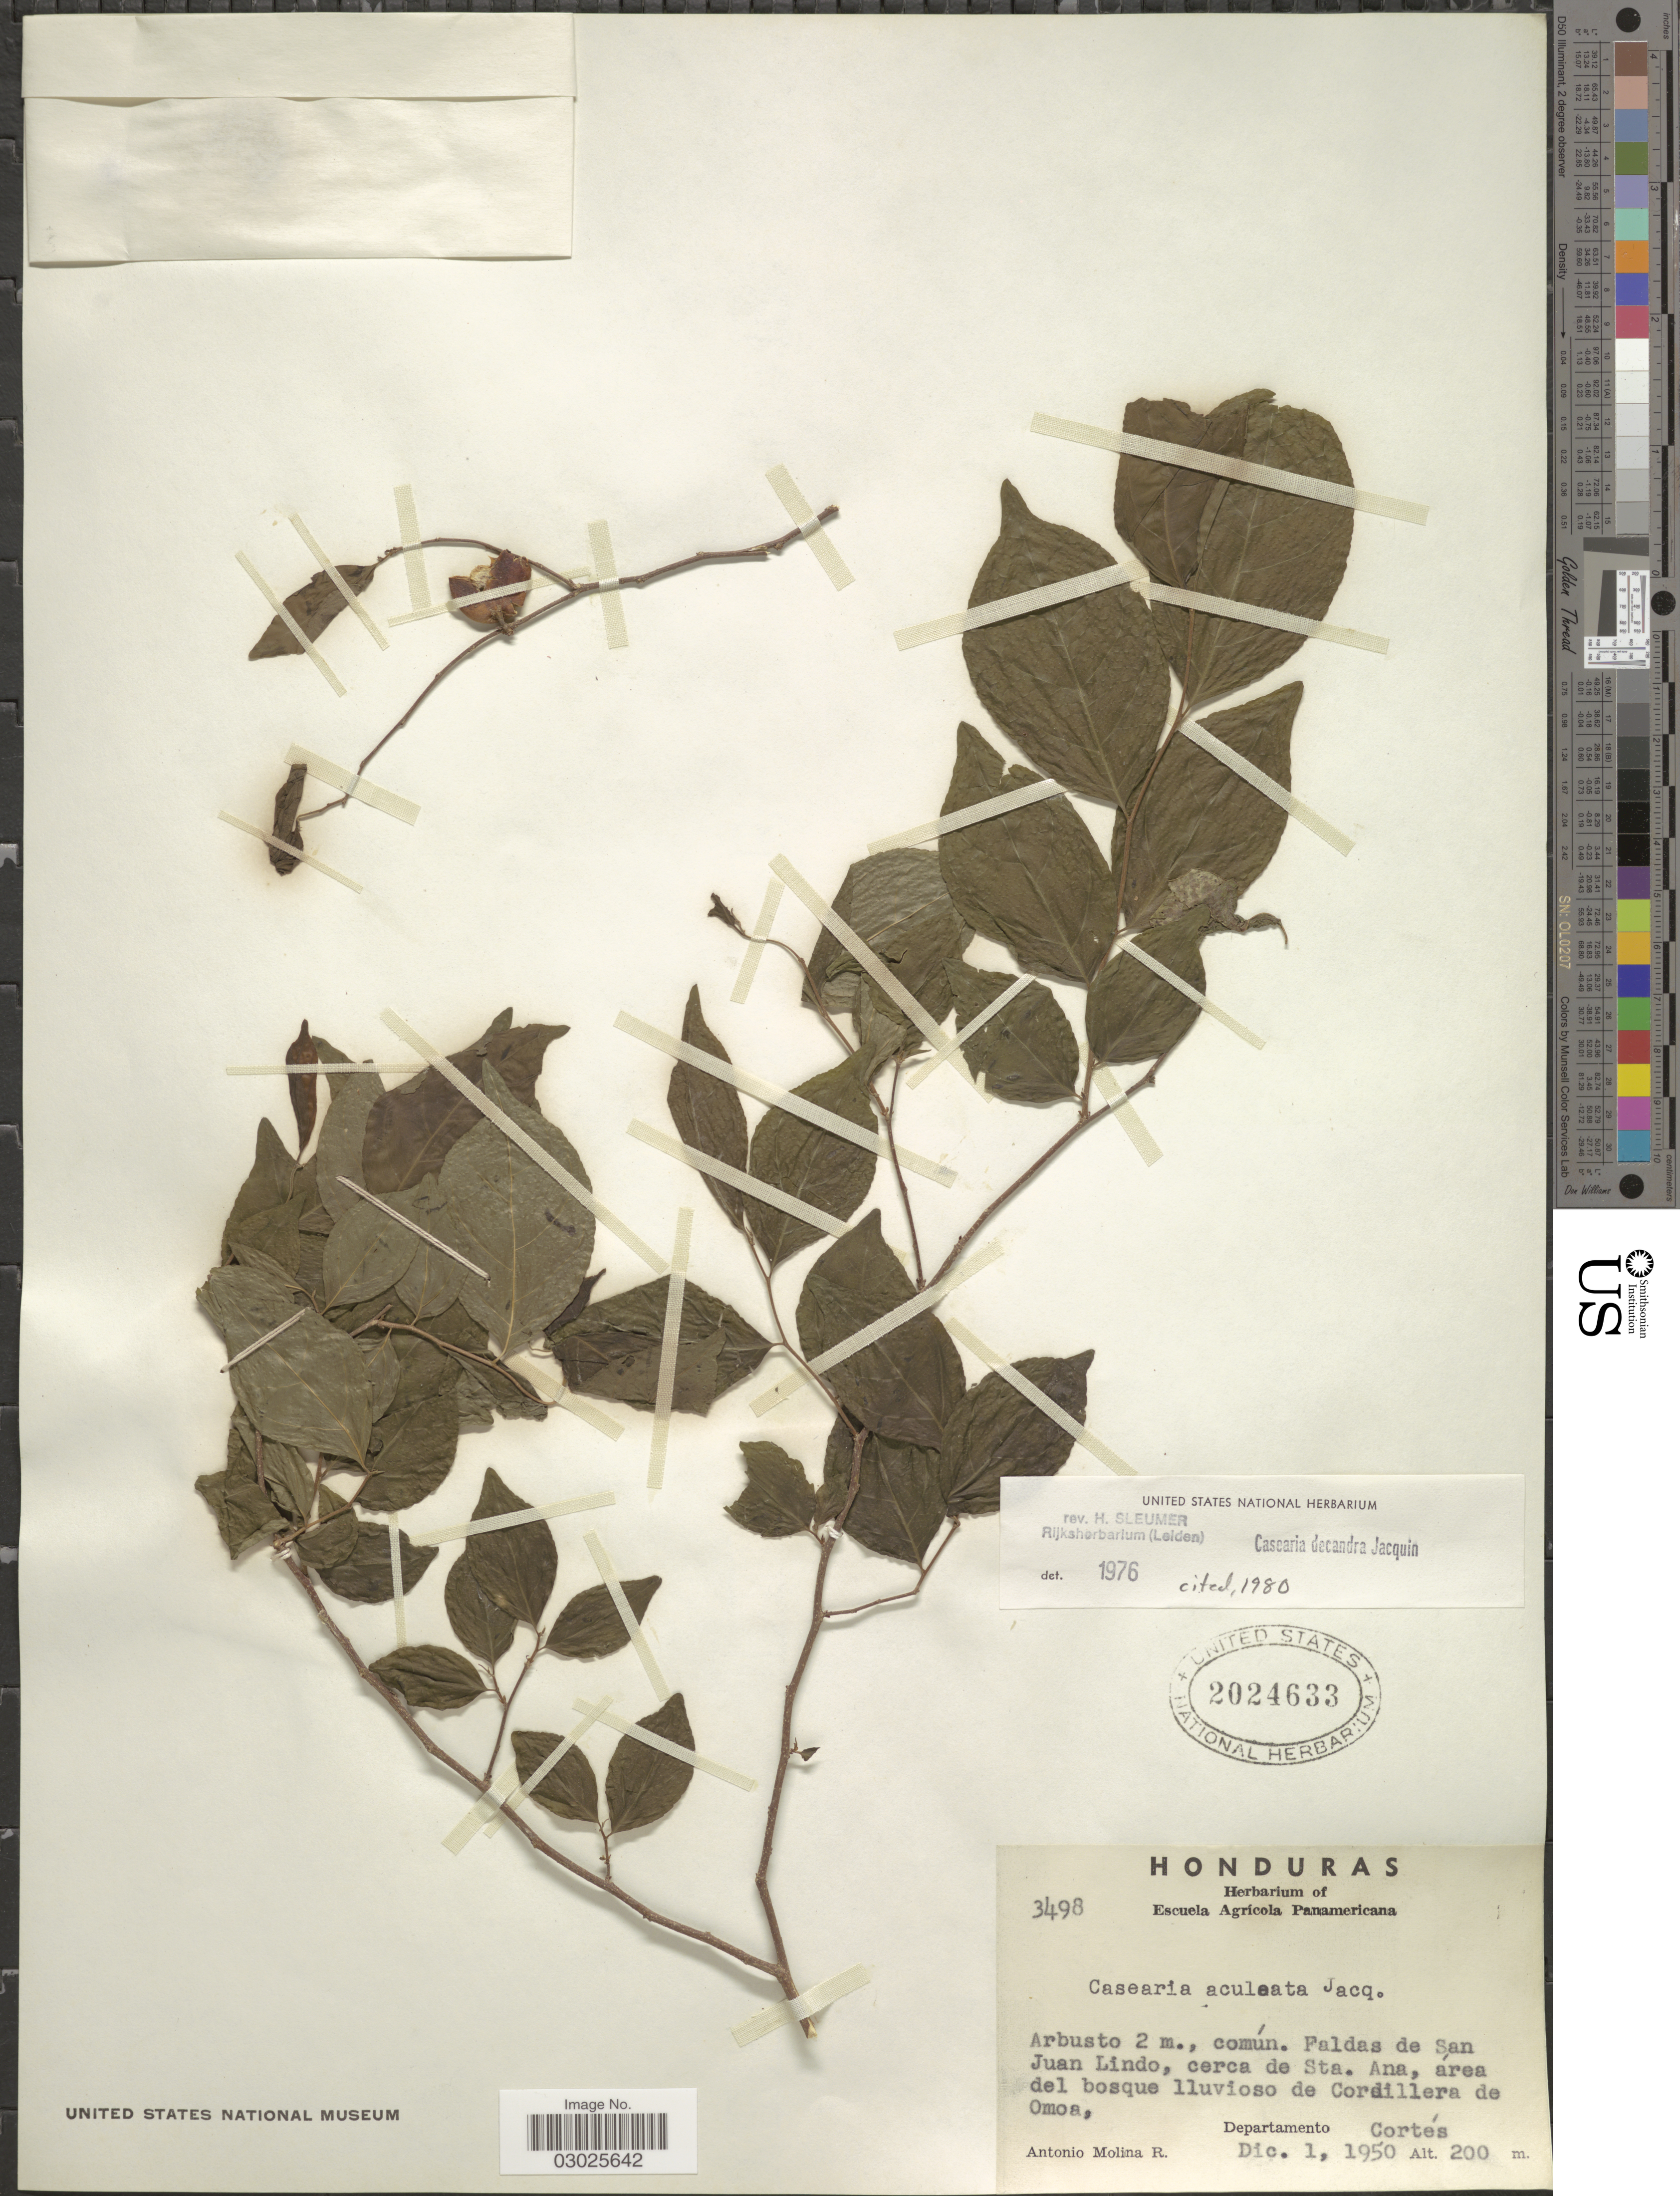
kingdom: Plantae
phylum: Tracheophyta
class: Magnoliopsida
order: Malpighiales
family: Salicaceae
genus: Casearia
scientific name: Casearia decandra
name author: Jacq.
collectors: A. Molina R.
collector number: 3498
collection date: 1950-12-01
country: Honduras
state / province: Cortés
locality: Faldas de San Juan Lindo, cerca de Sta. Ana, area del bosque lluvioso de Cordillera de Omoa, Departamento Cortés.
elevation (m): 200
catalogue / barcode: US 2024633